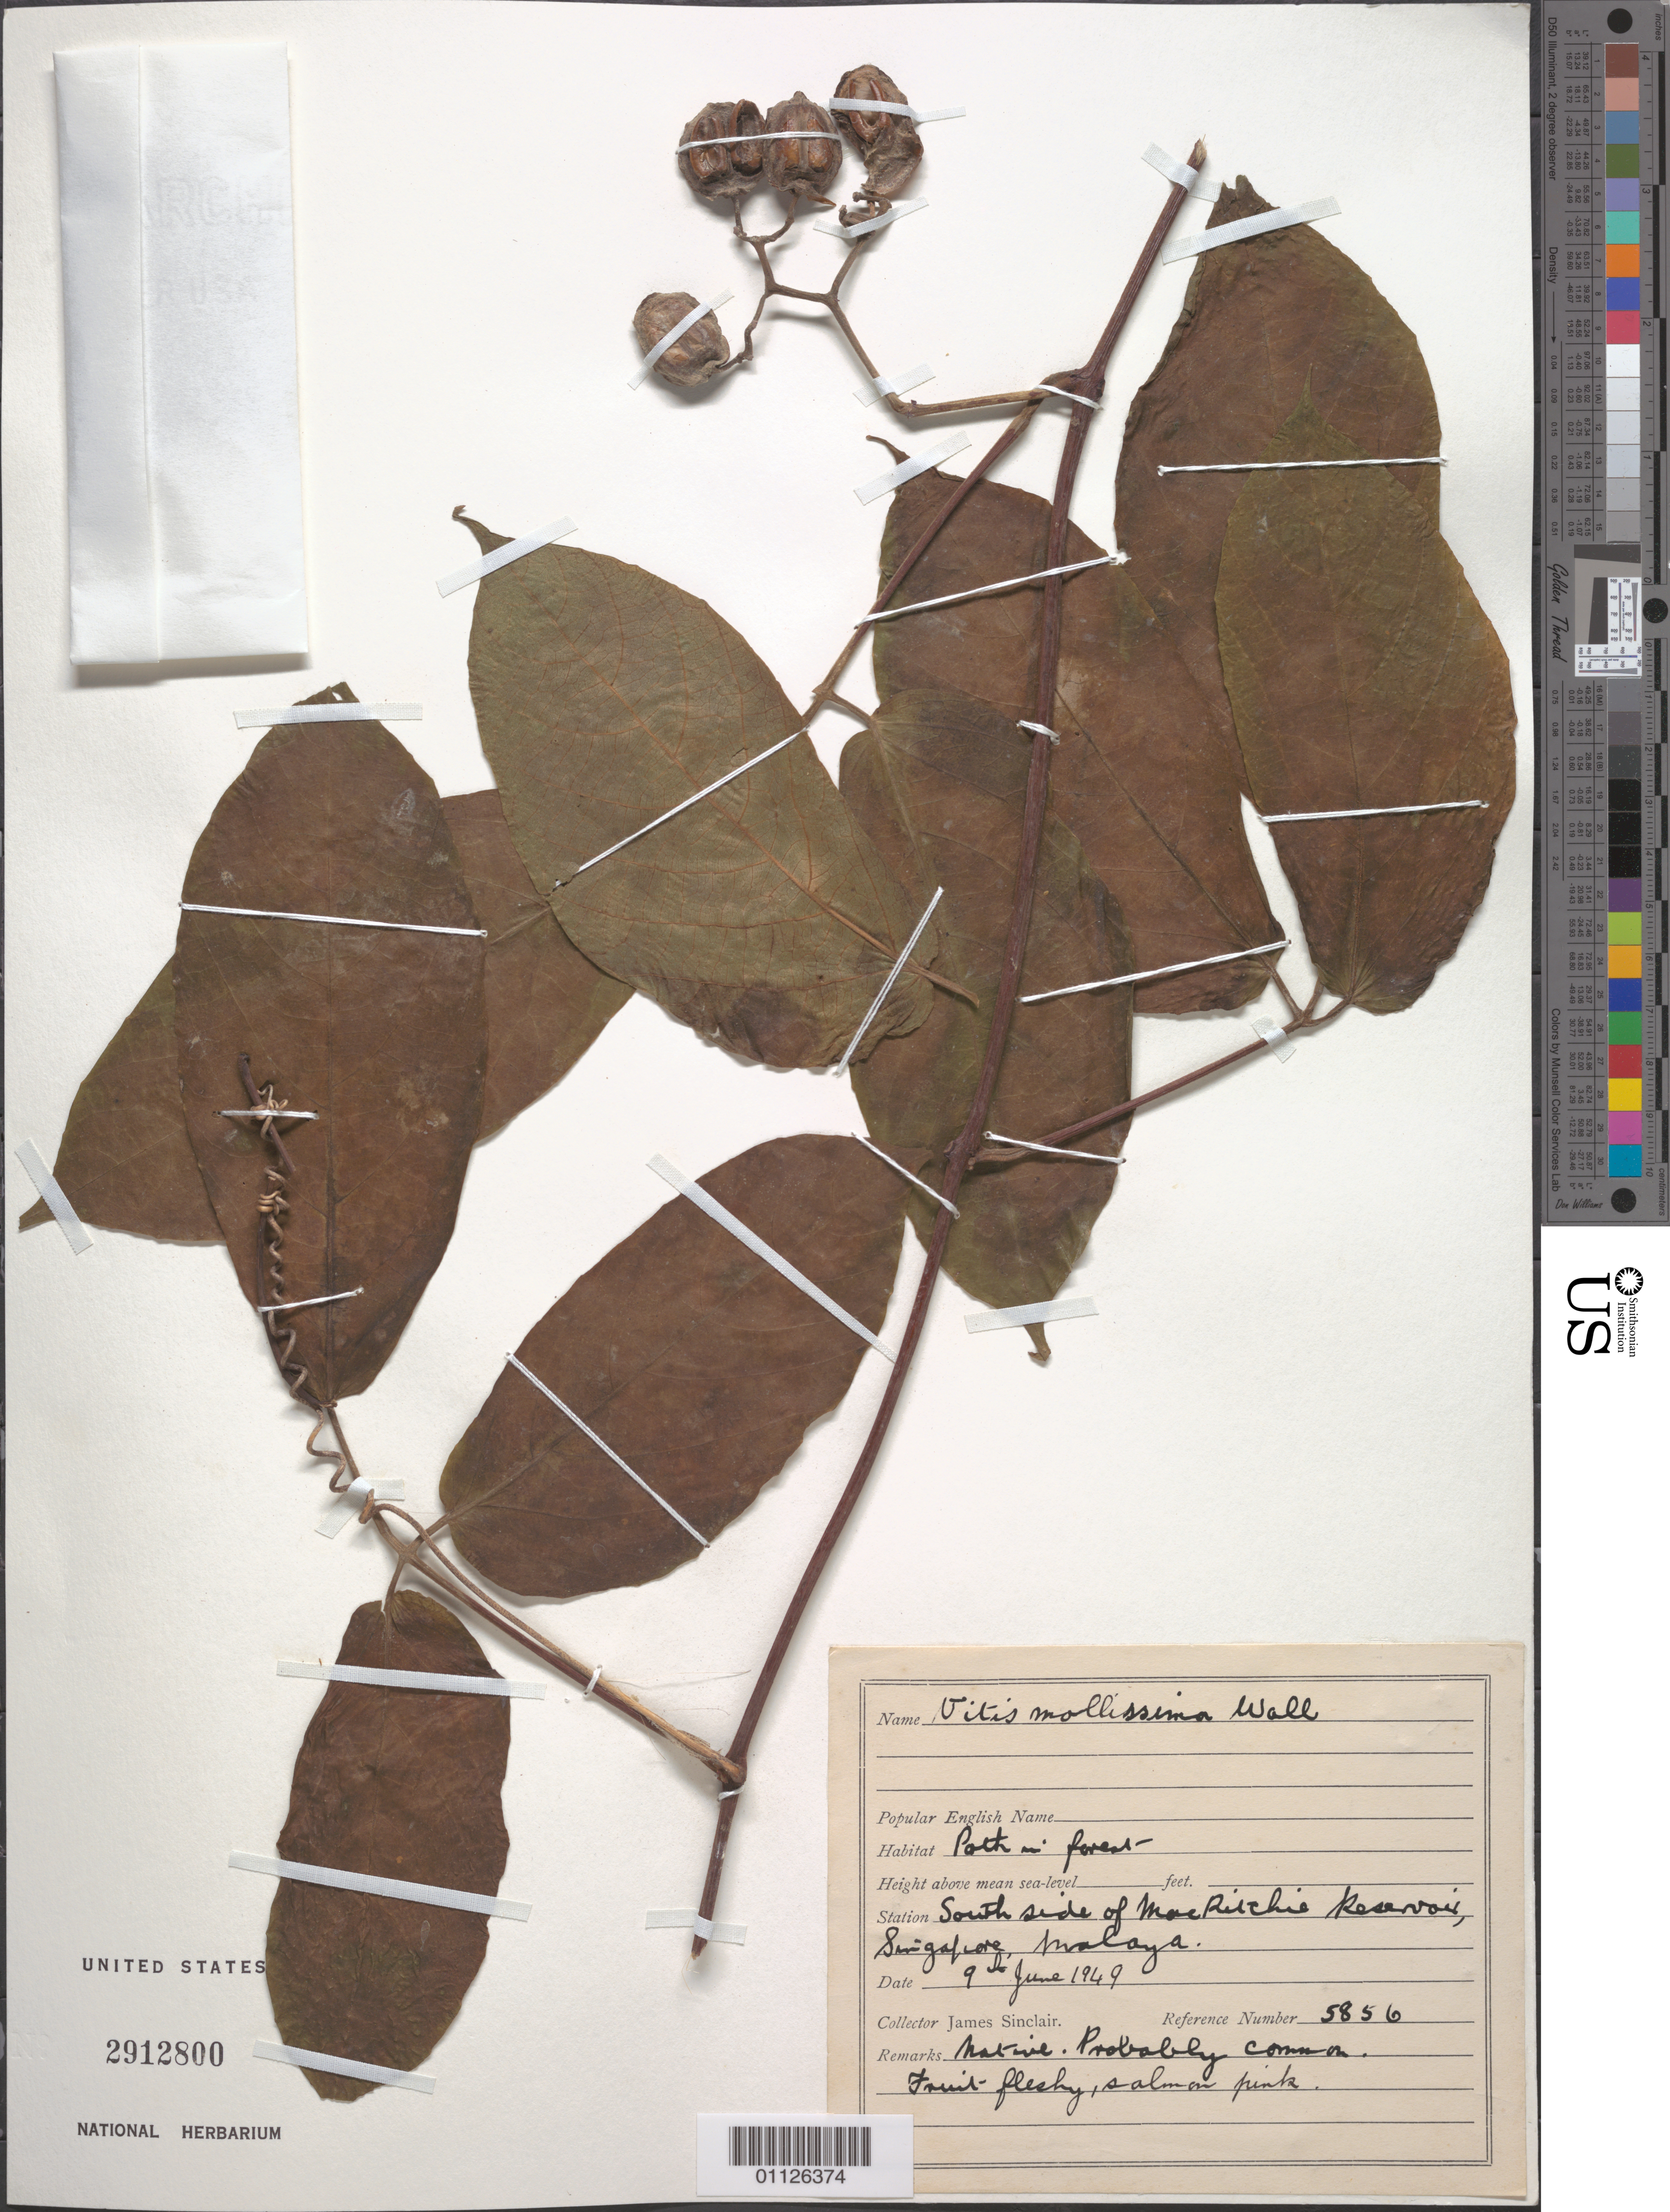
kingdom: Plantae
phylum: Tracheophyta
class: Magnoliopsida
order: Vitales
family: Vitaceae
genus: Cayratia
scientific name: Cayratia mollissima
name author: (A. Wall) Gagnep.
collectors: J. Sinclair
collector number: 5856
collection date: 1949-06-09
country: Singapore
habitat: Probably common.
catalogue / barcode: US 2912800